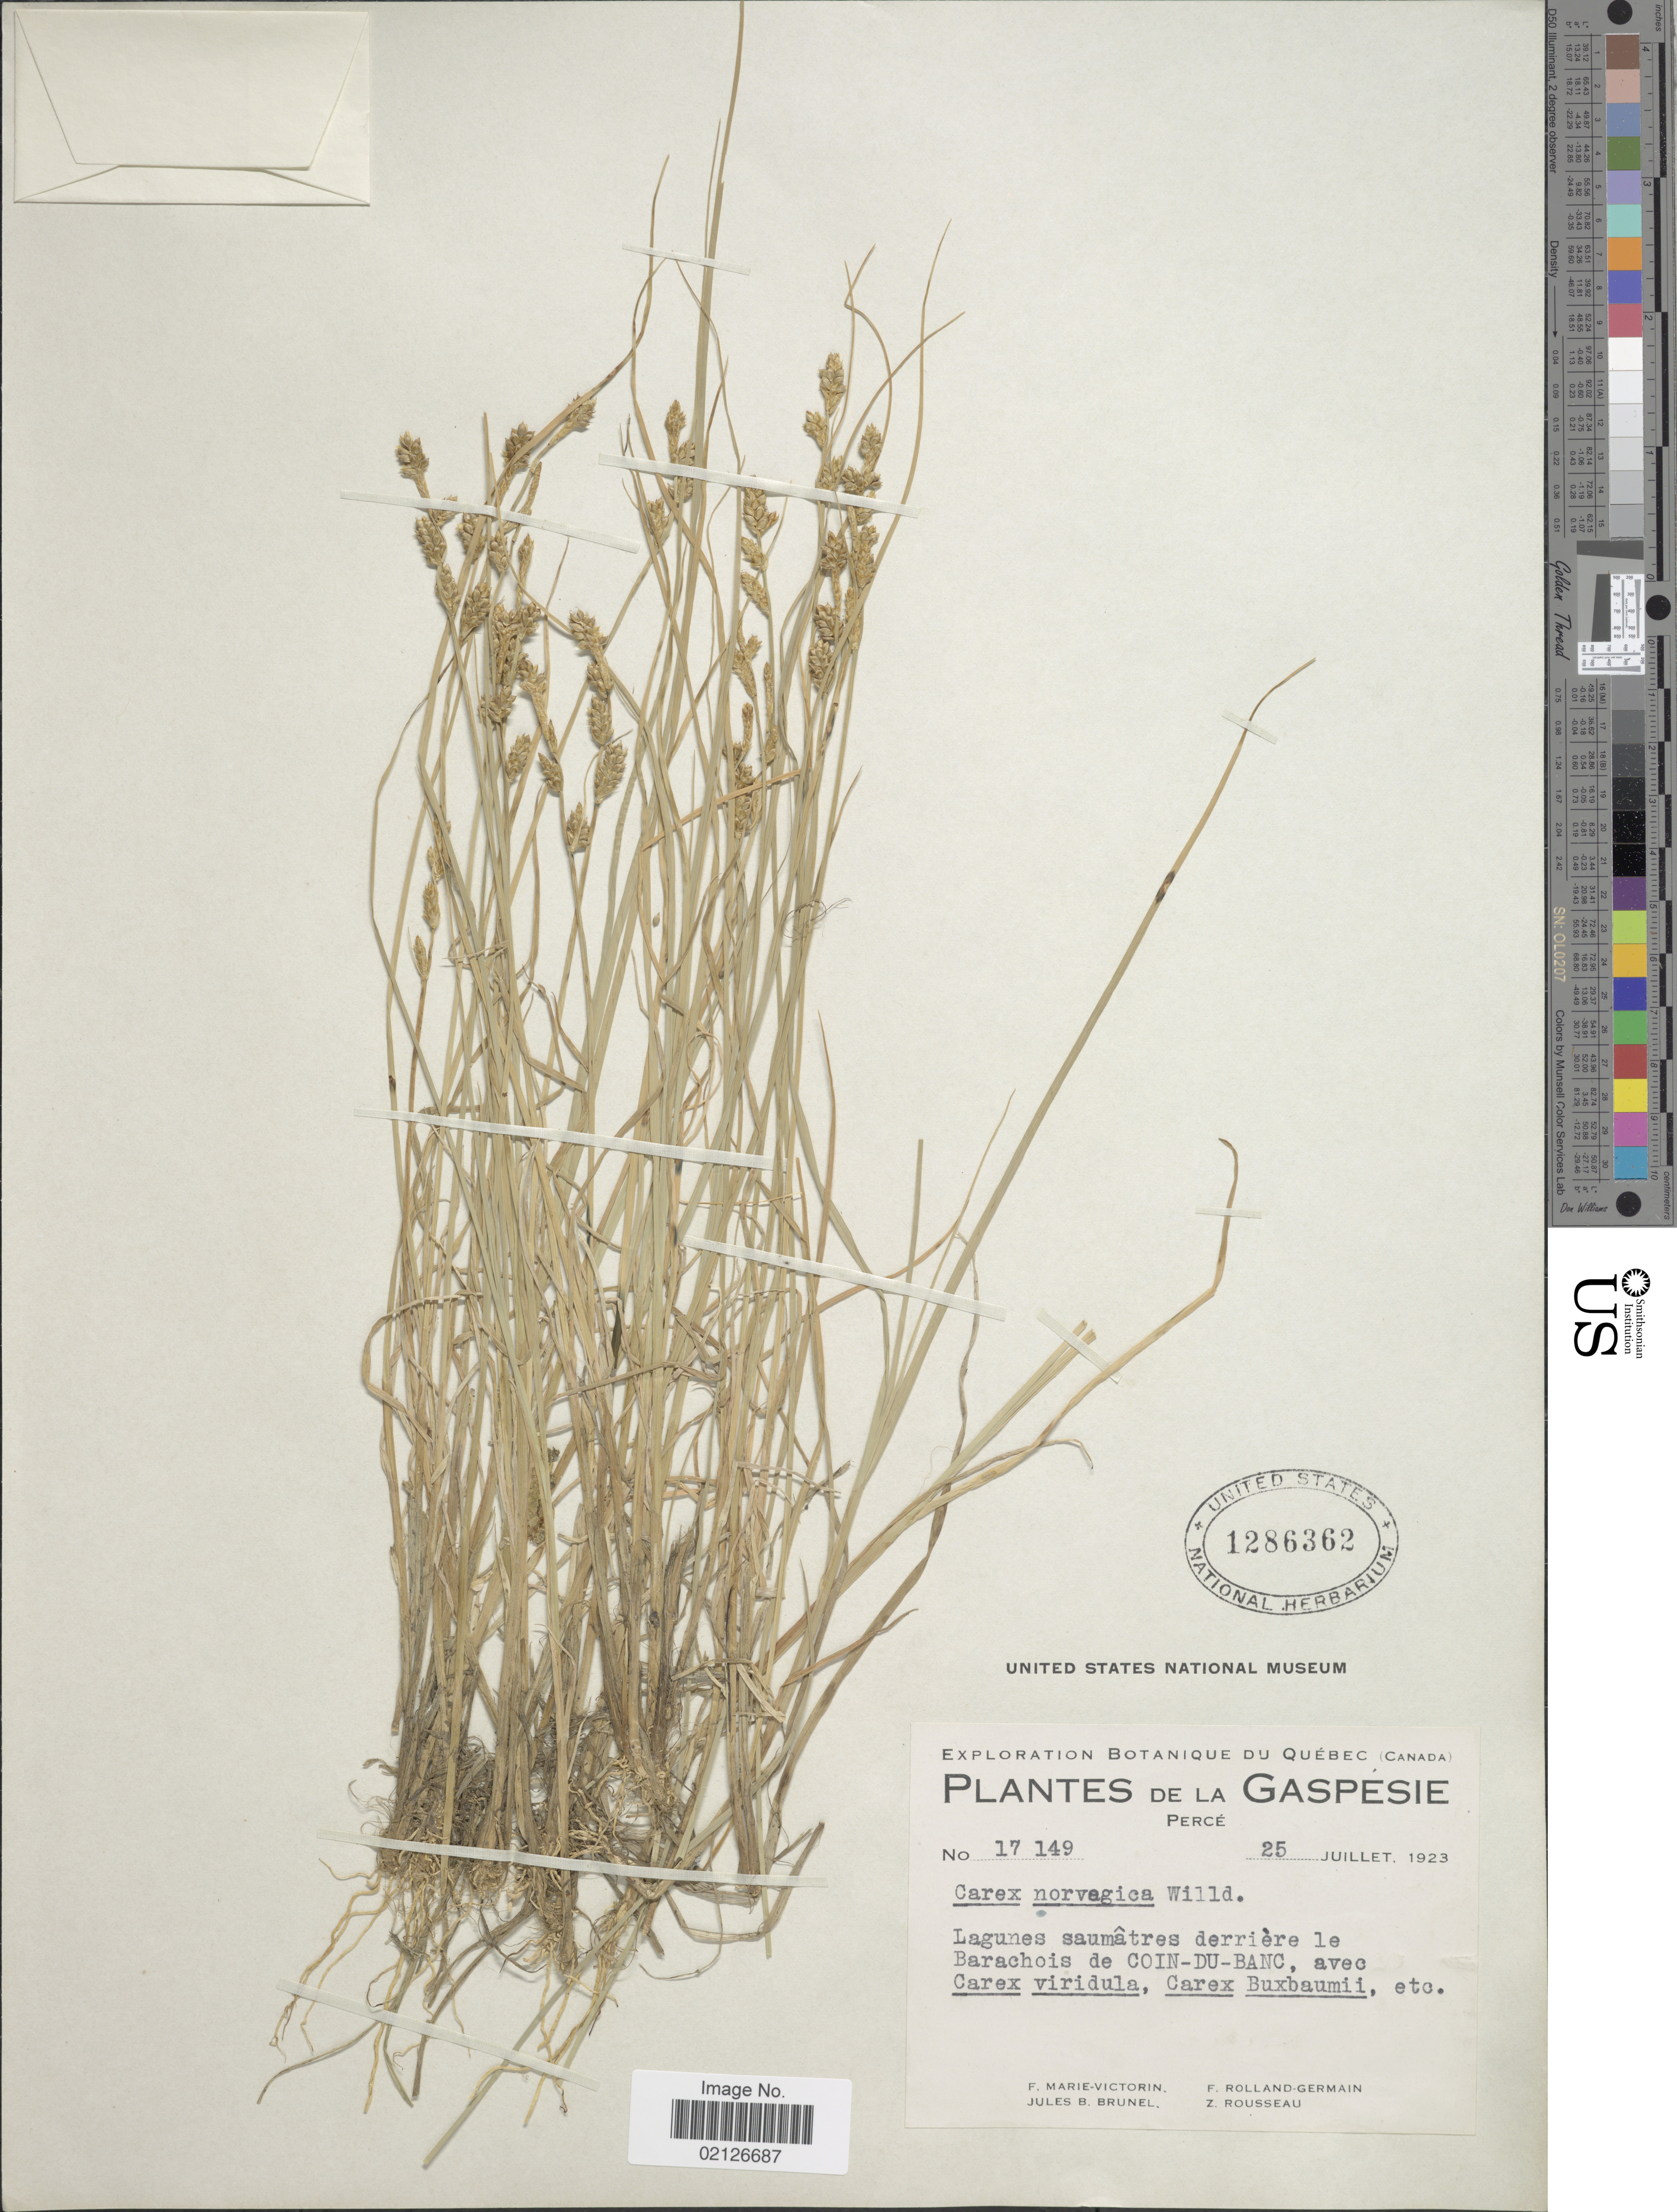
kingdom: Plantae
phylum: Tracheophyta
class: Liliopsida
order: Poales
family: Cyperaceae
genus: Carex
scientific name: Carex norvegica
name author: Retz.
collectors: F. Marie-Victorin, J. Brunel, Rolland-Germain & Z. Rousseau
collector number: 17149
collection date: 1923-07-25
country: Canada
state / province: Quebec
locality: Botanique du Quebec, de la Gaspesie, Perce, lagunes saumatres derriere le Barachois de Coin-Du-banc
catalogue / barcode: US 1286362